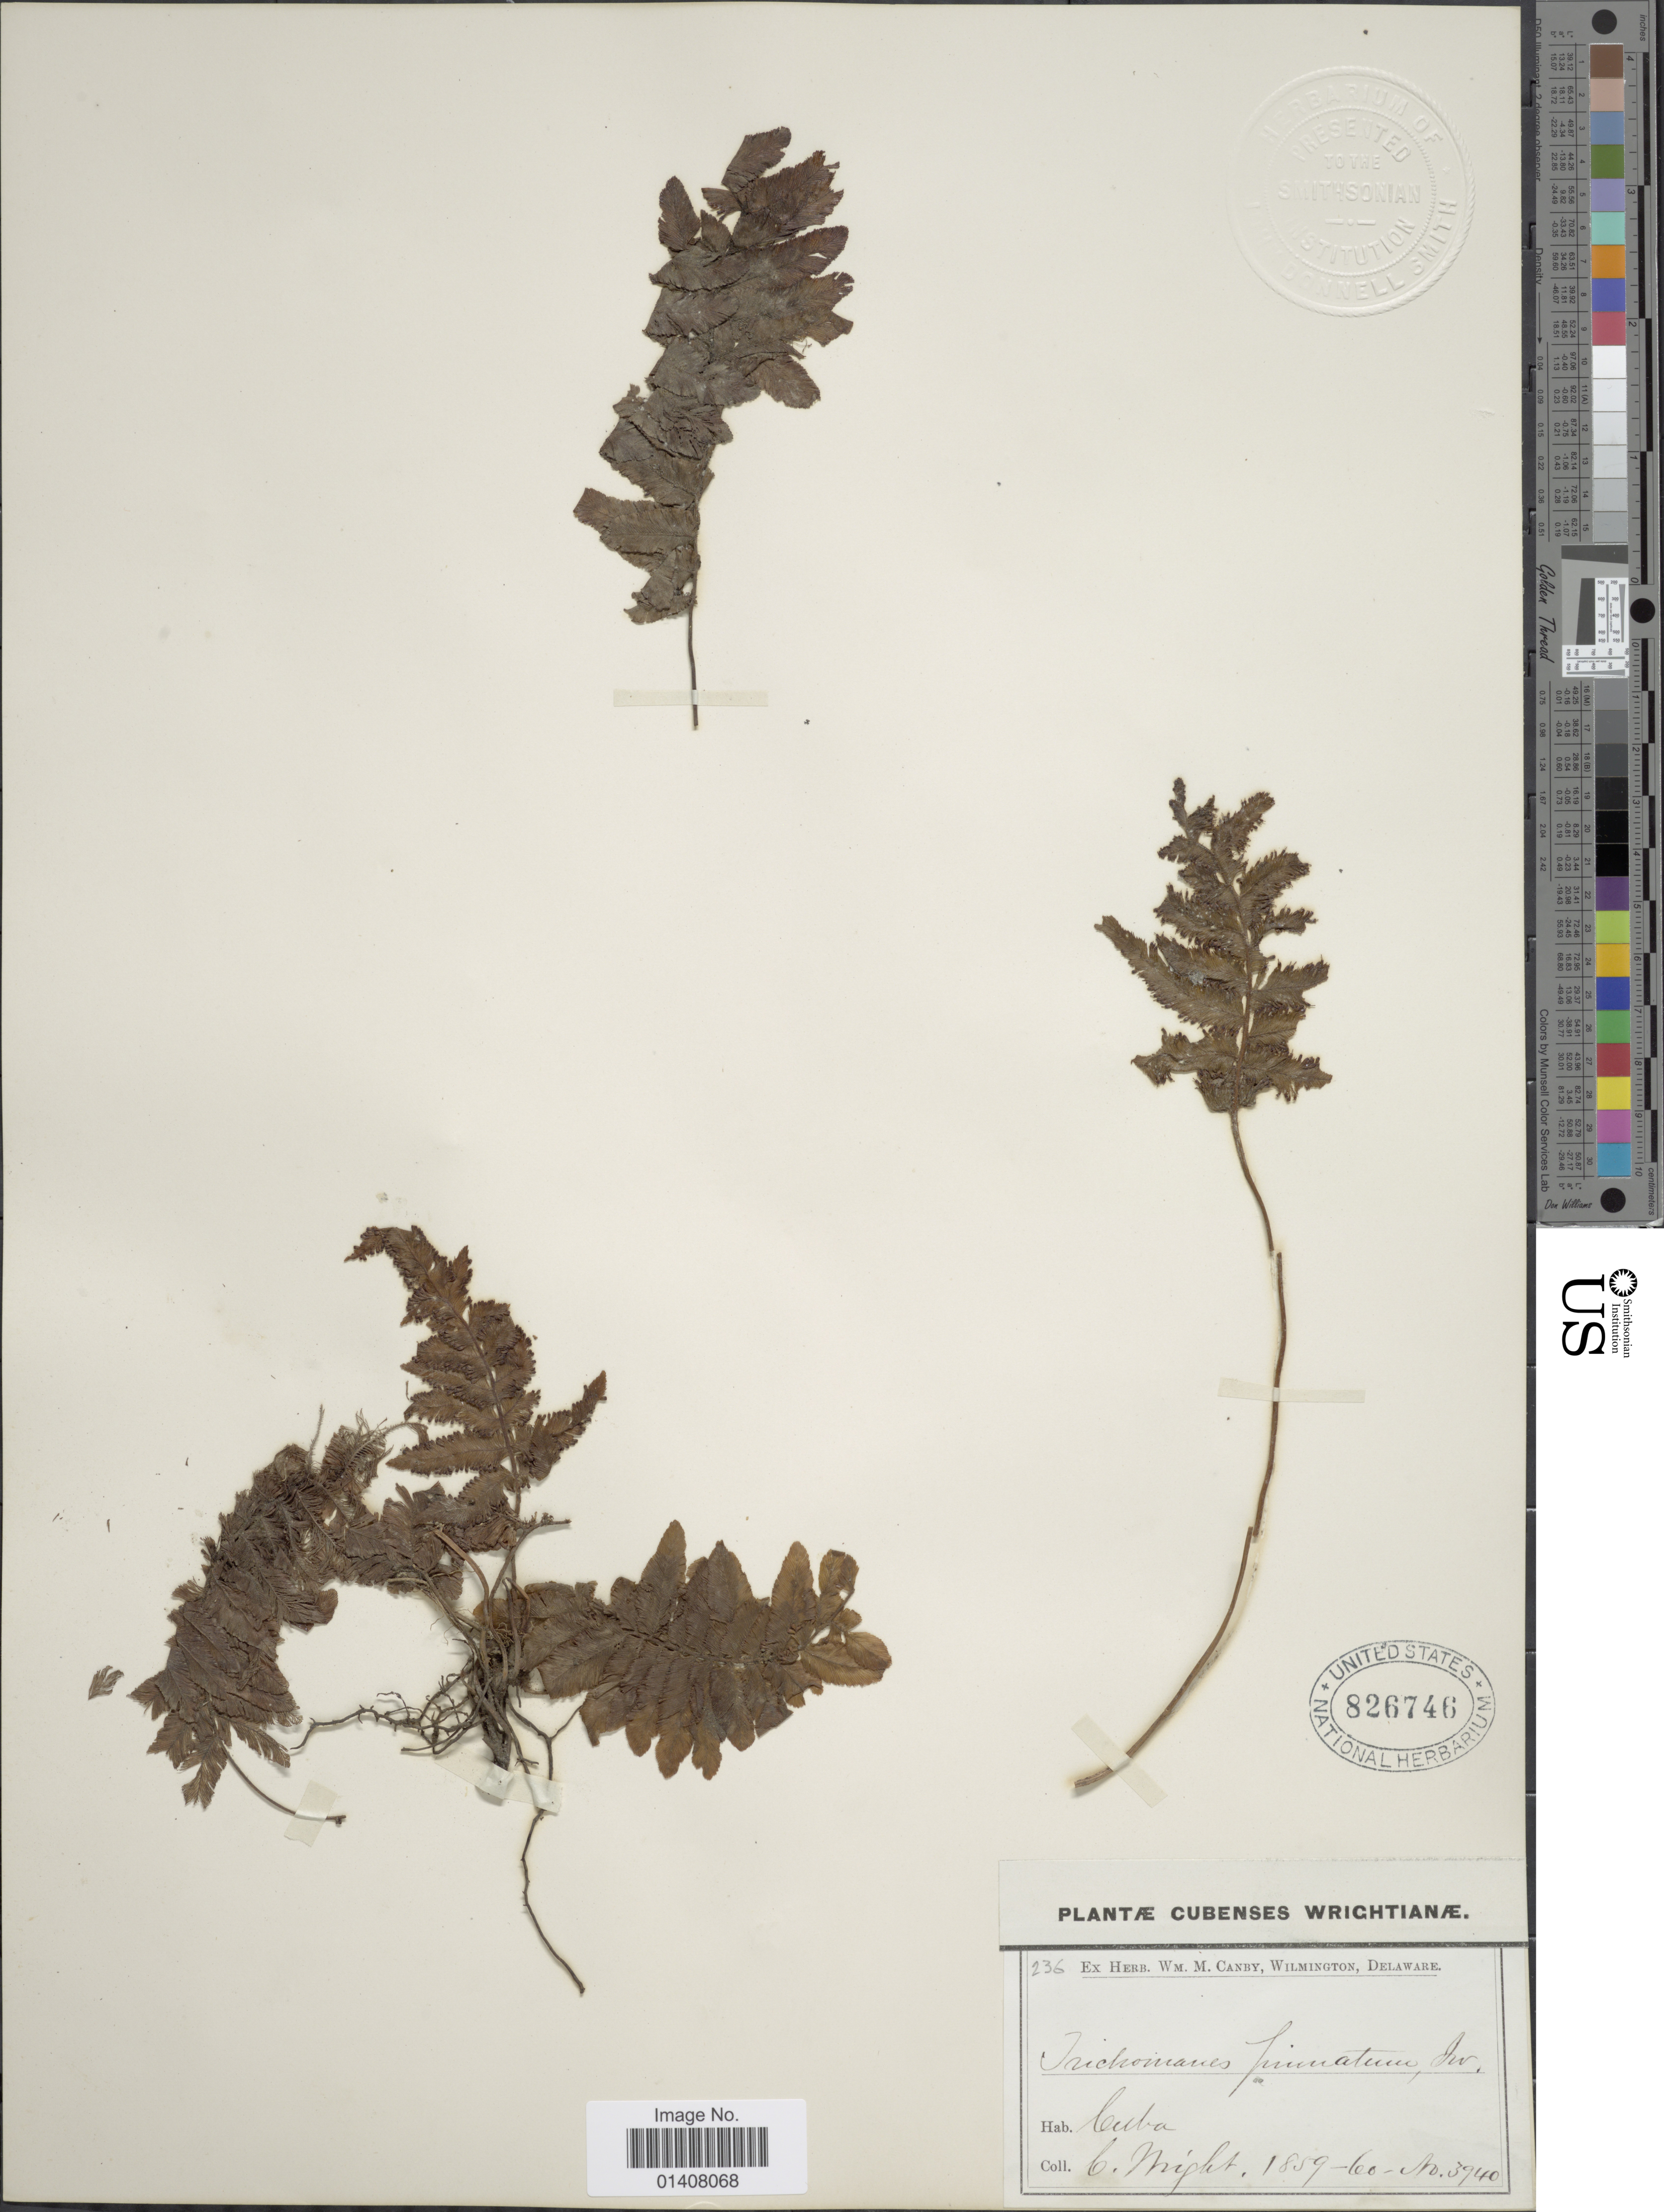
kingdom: Plantae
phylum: Tracheophyta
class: Polypodiopsida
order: Hymenophyllales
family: Hymenophyllaceae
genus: Trichomanes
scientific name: Trichomanes pinnatum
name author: Hedw.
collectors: C. Wright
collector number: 3940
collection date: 1859/1860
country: Cuba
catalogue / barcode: US 826746